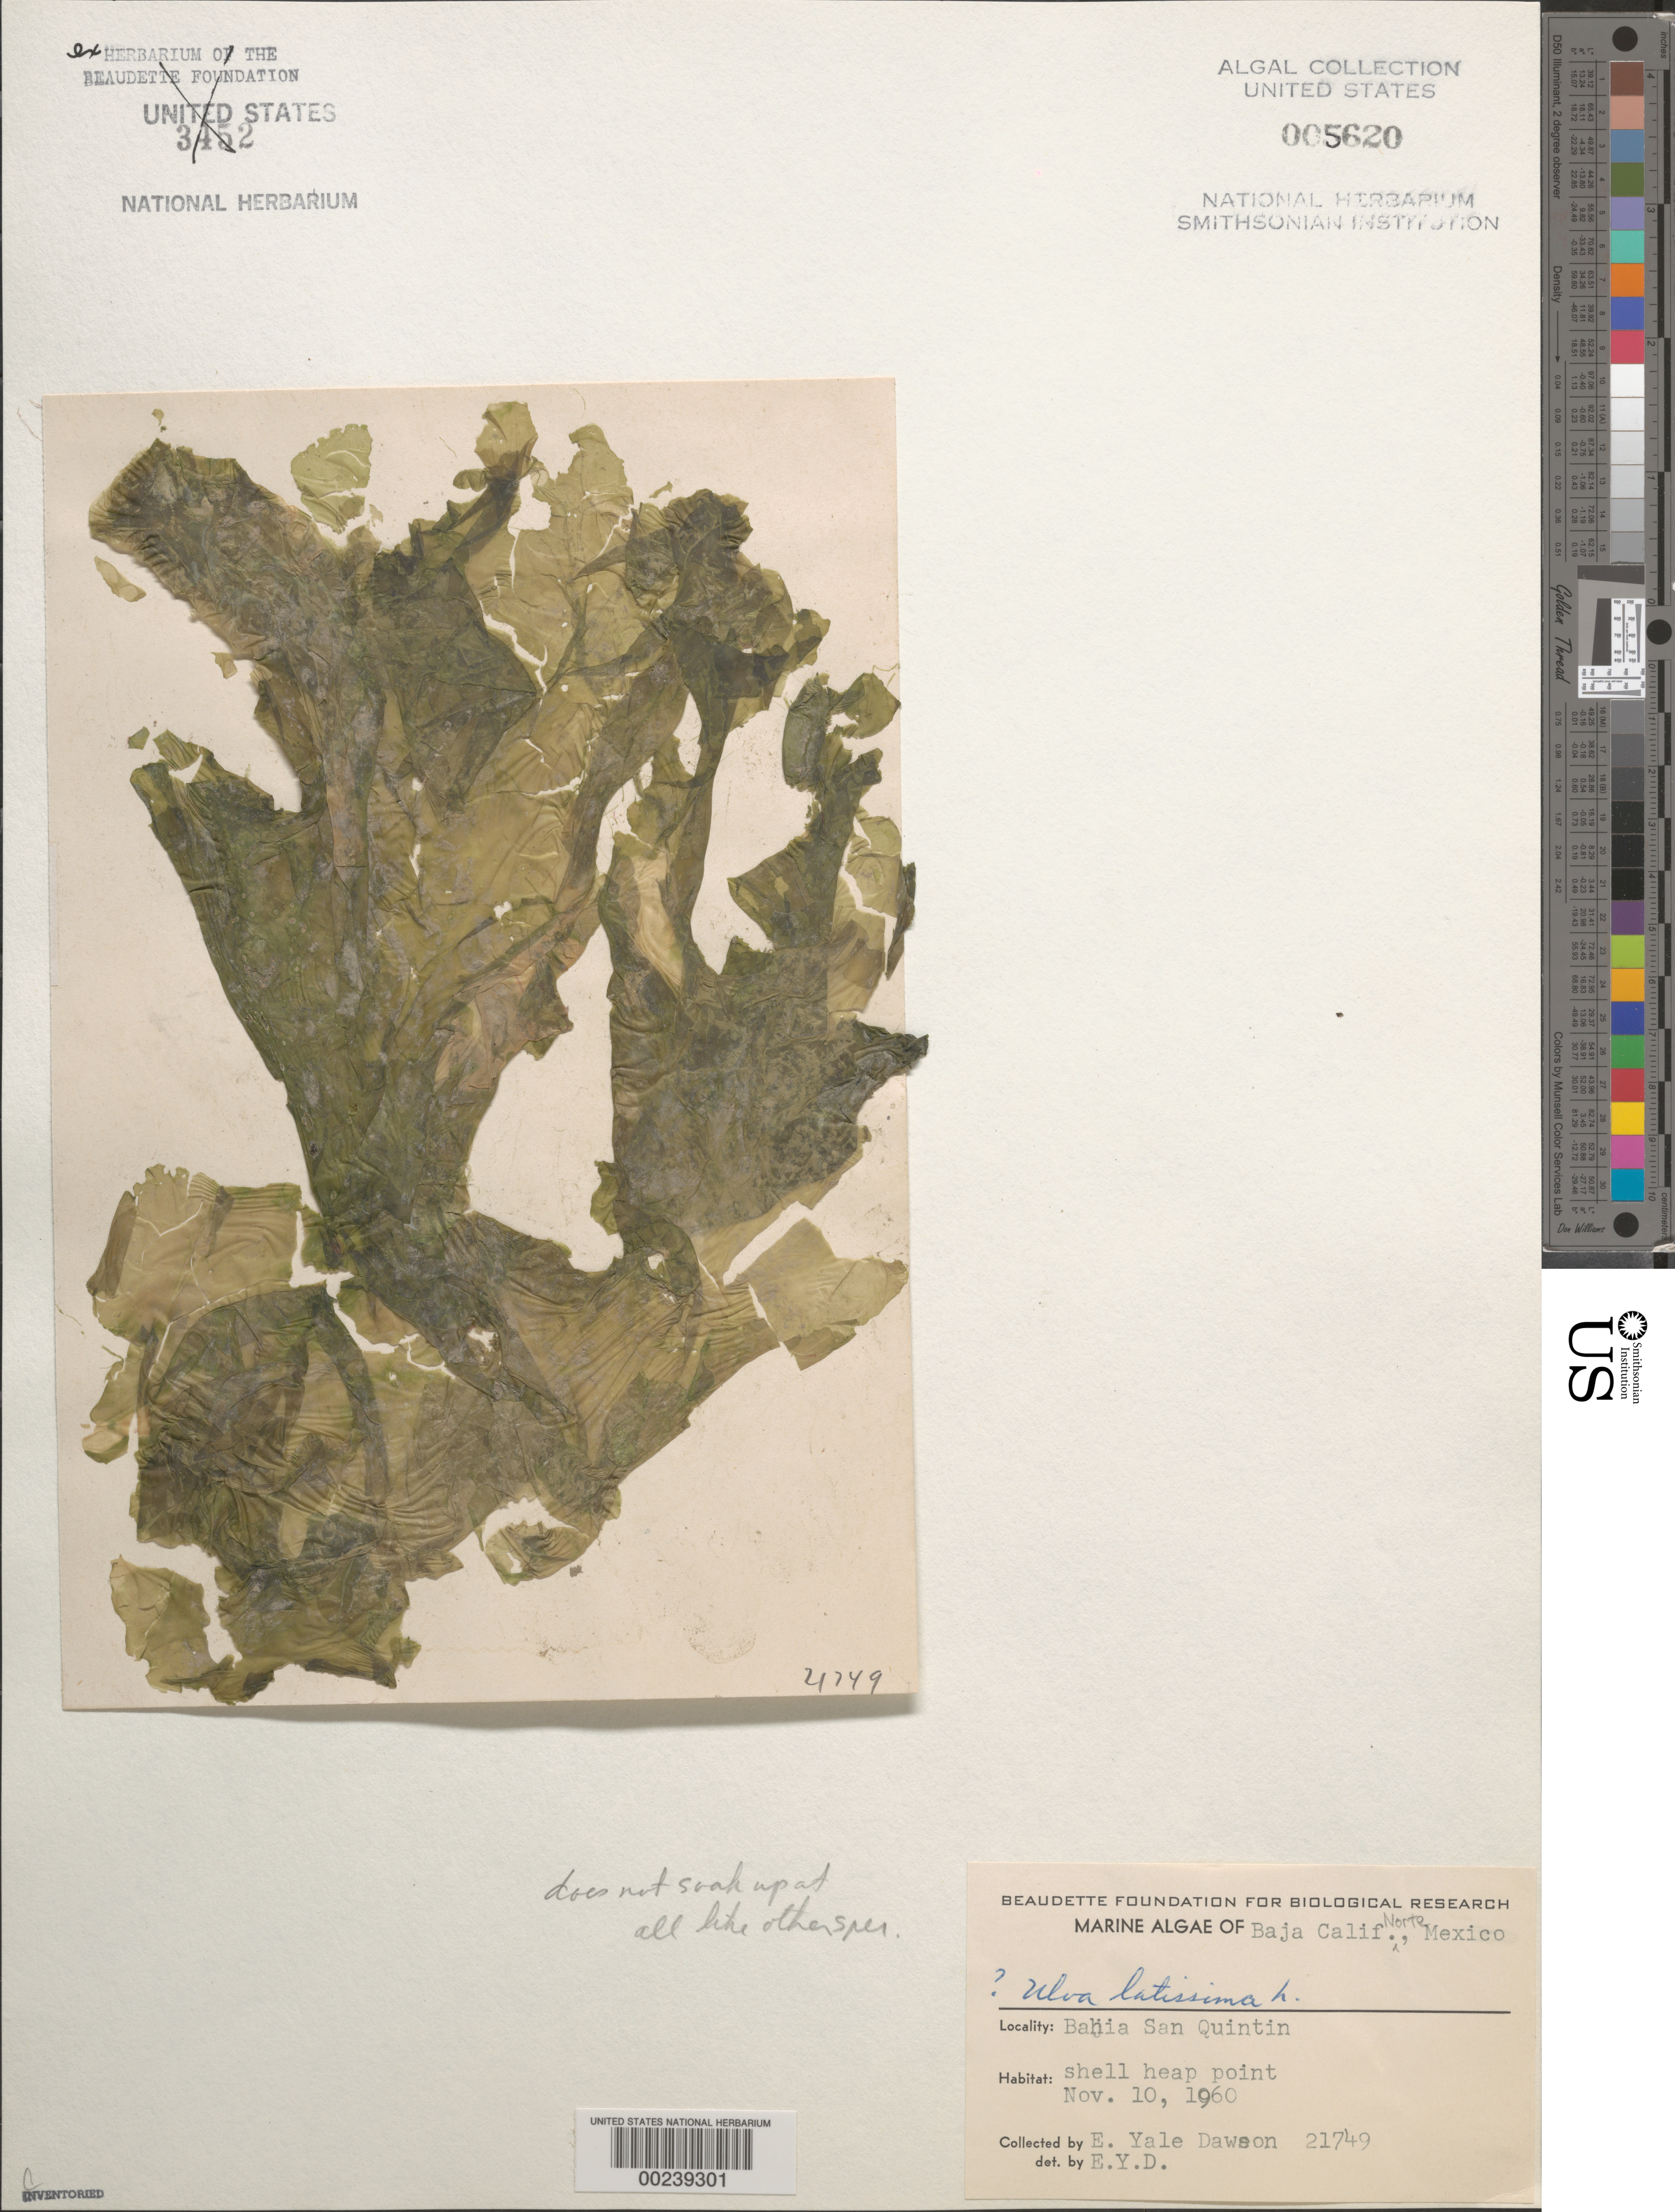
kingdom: Chromista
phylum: Ochrophyta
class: Phaeophyceae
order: Laminariales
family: Laminariaceae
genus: Saccharina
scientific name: Saccharina latissima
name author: C.E. Lane et al.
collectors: E. Y. Dawson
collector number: EYD 21749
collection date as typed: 10 Nov 1960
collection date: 1960-11-10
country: Mexico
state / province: Baja California Norte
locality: Bahia San Quintin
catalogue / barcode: US 5620